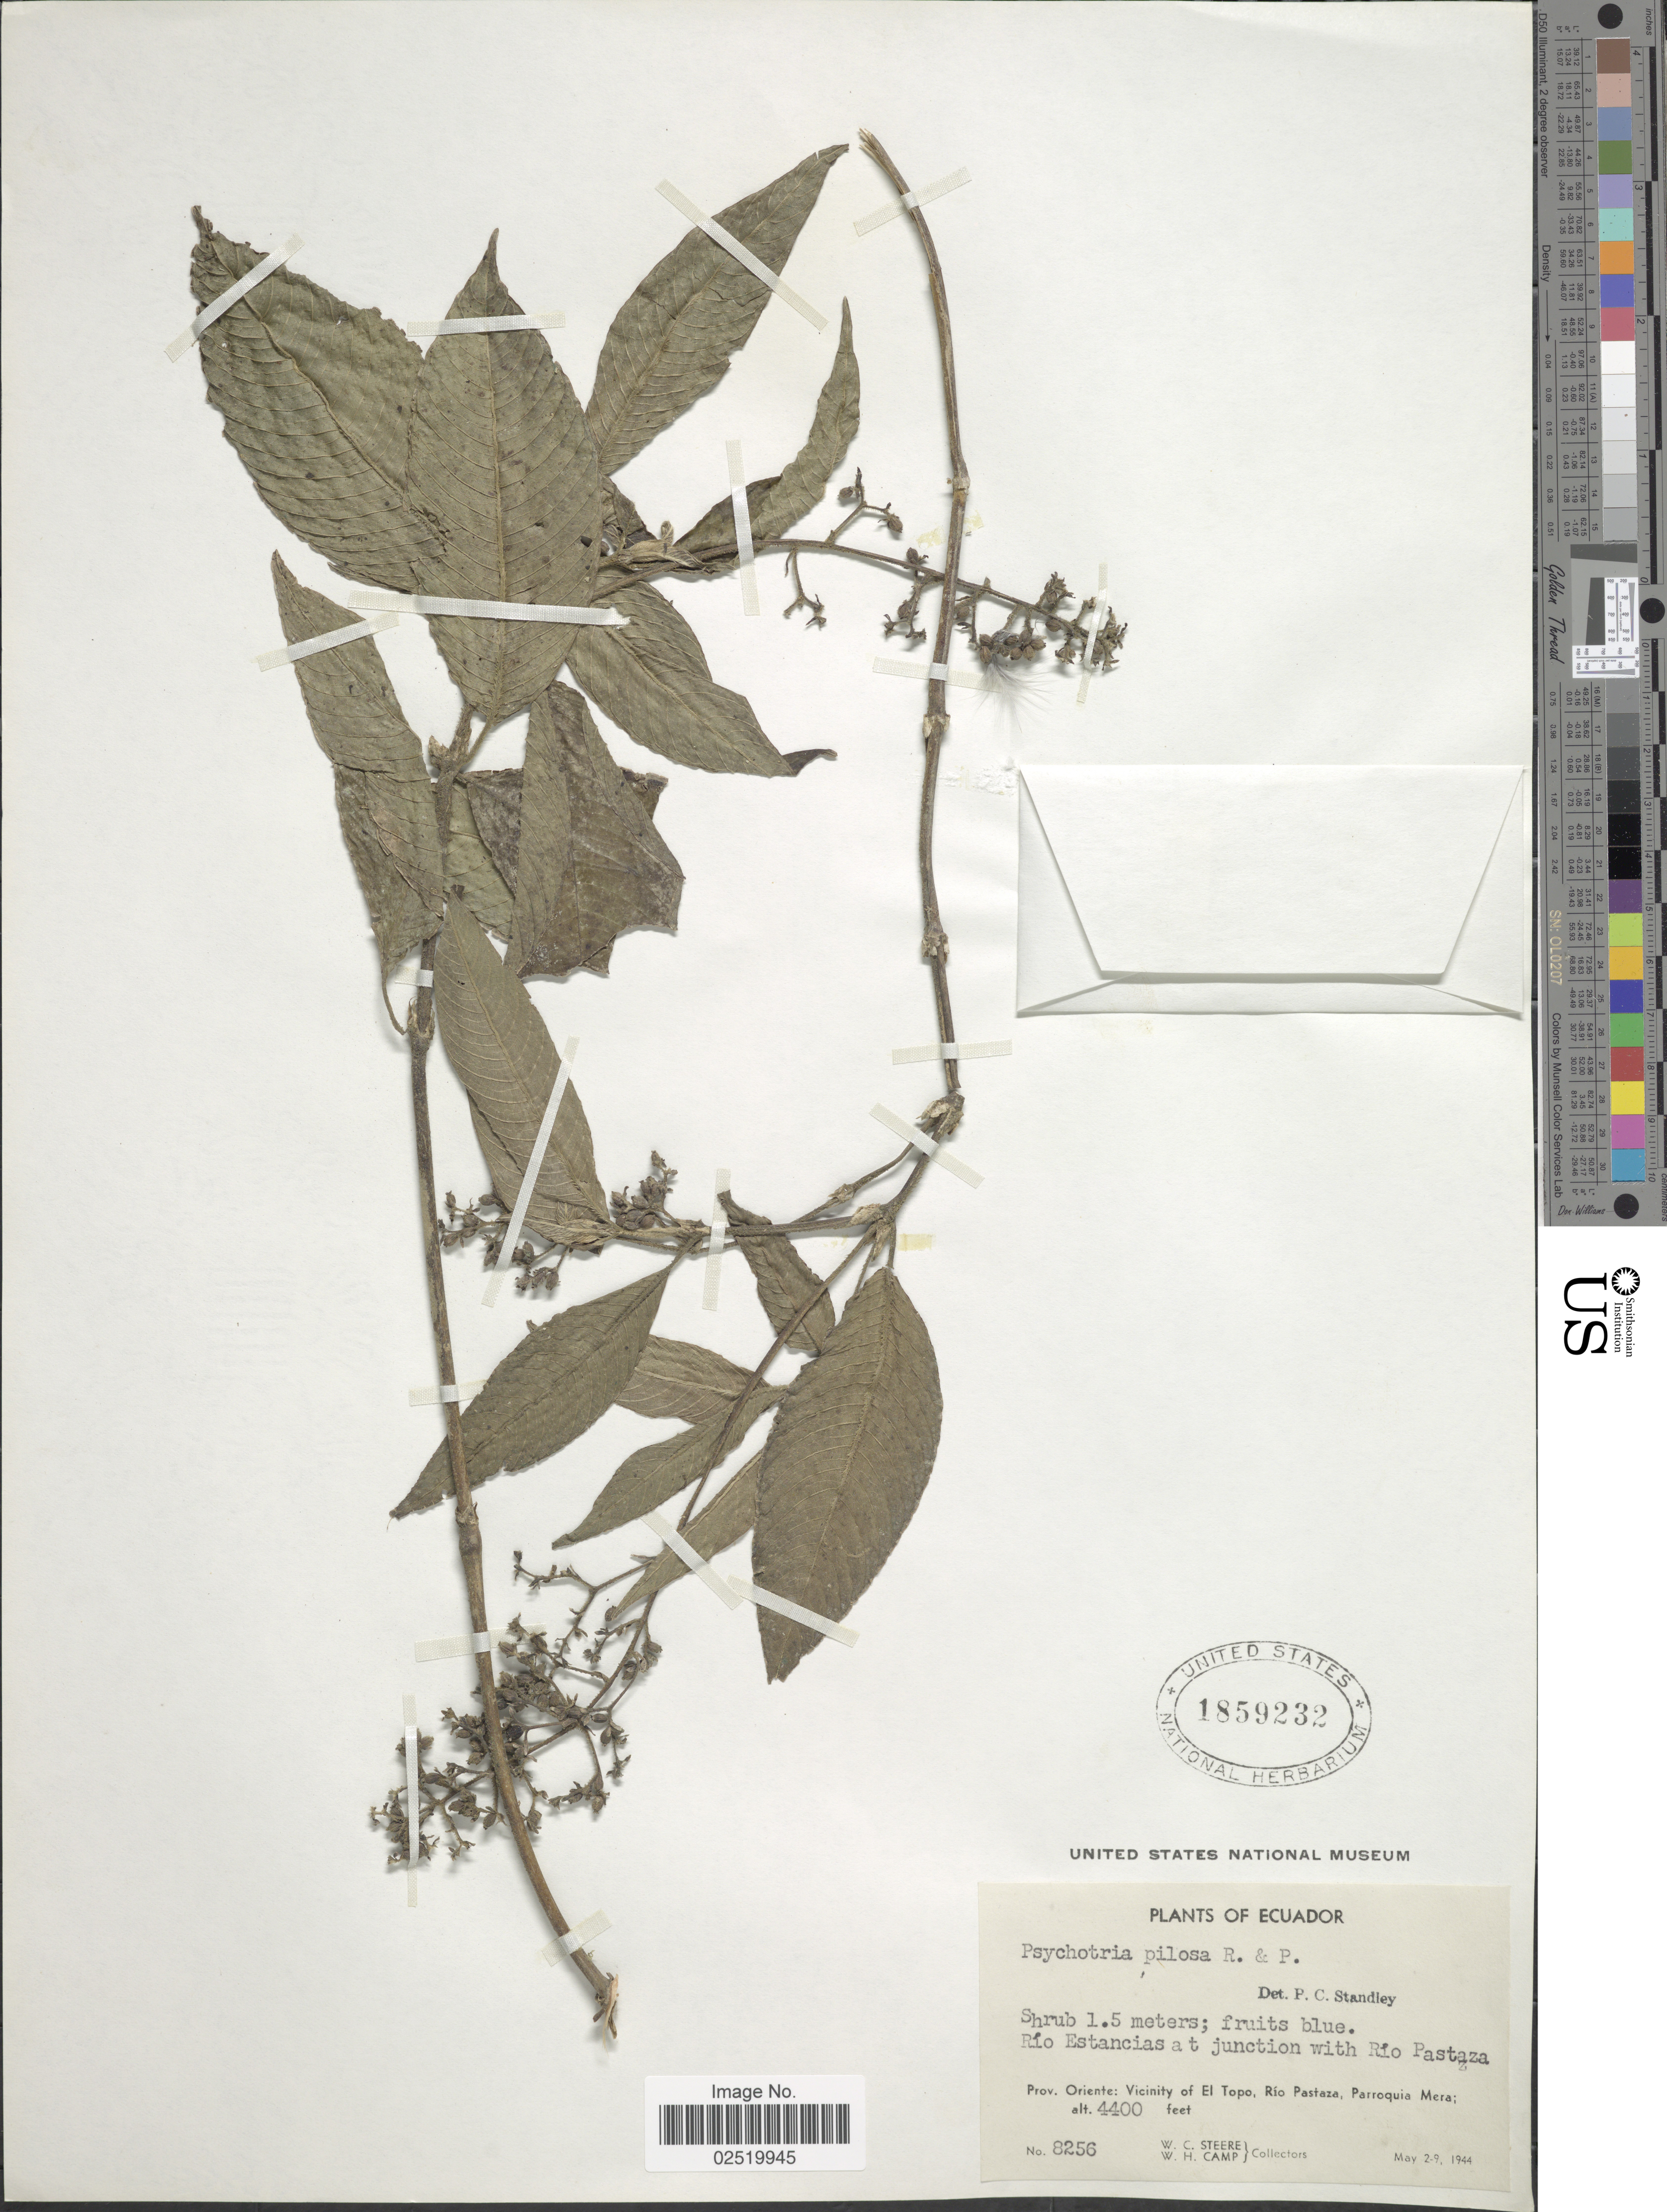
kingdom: Plantae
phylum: Tracheophyta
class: Magnoliopsida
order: Gentianales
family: Rubiaceae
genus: Psychotria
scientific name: Psychotria pilosa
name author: Ruiz & Pav.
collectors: W. C. Steere & W. H. Camp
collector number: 8256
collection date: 1944-05-02/1944-05-09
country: Ecuador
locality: Rio Estancias at junction with Rio Pastaza. Prov Oriente: Vicinity of El Topo, Rio Pastaza, Parroquia Mera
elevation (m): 1341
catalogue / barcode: US 1859232